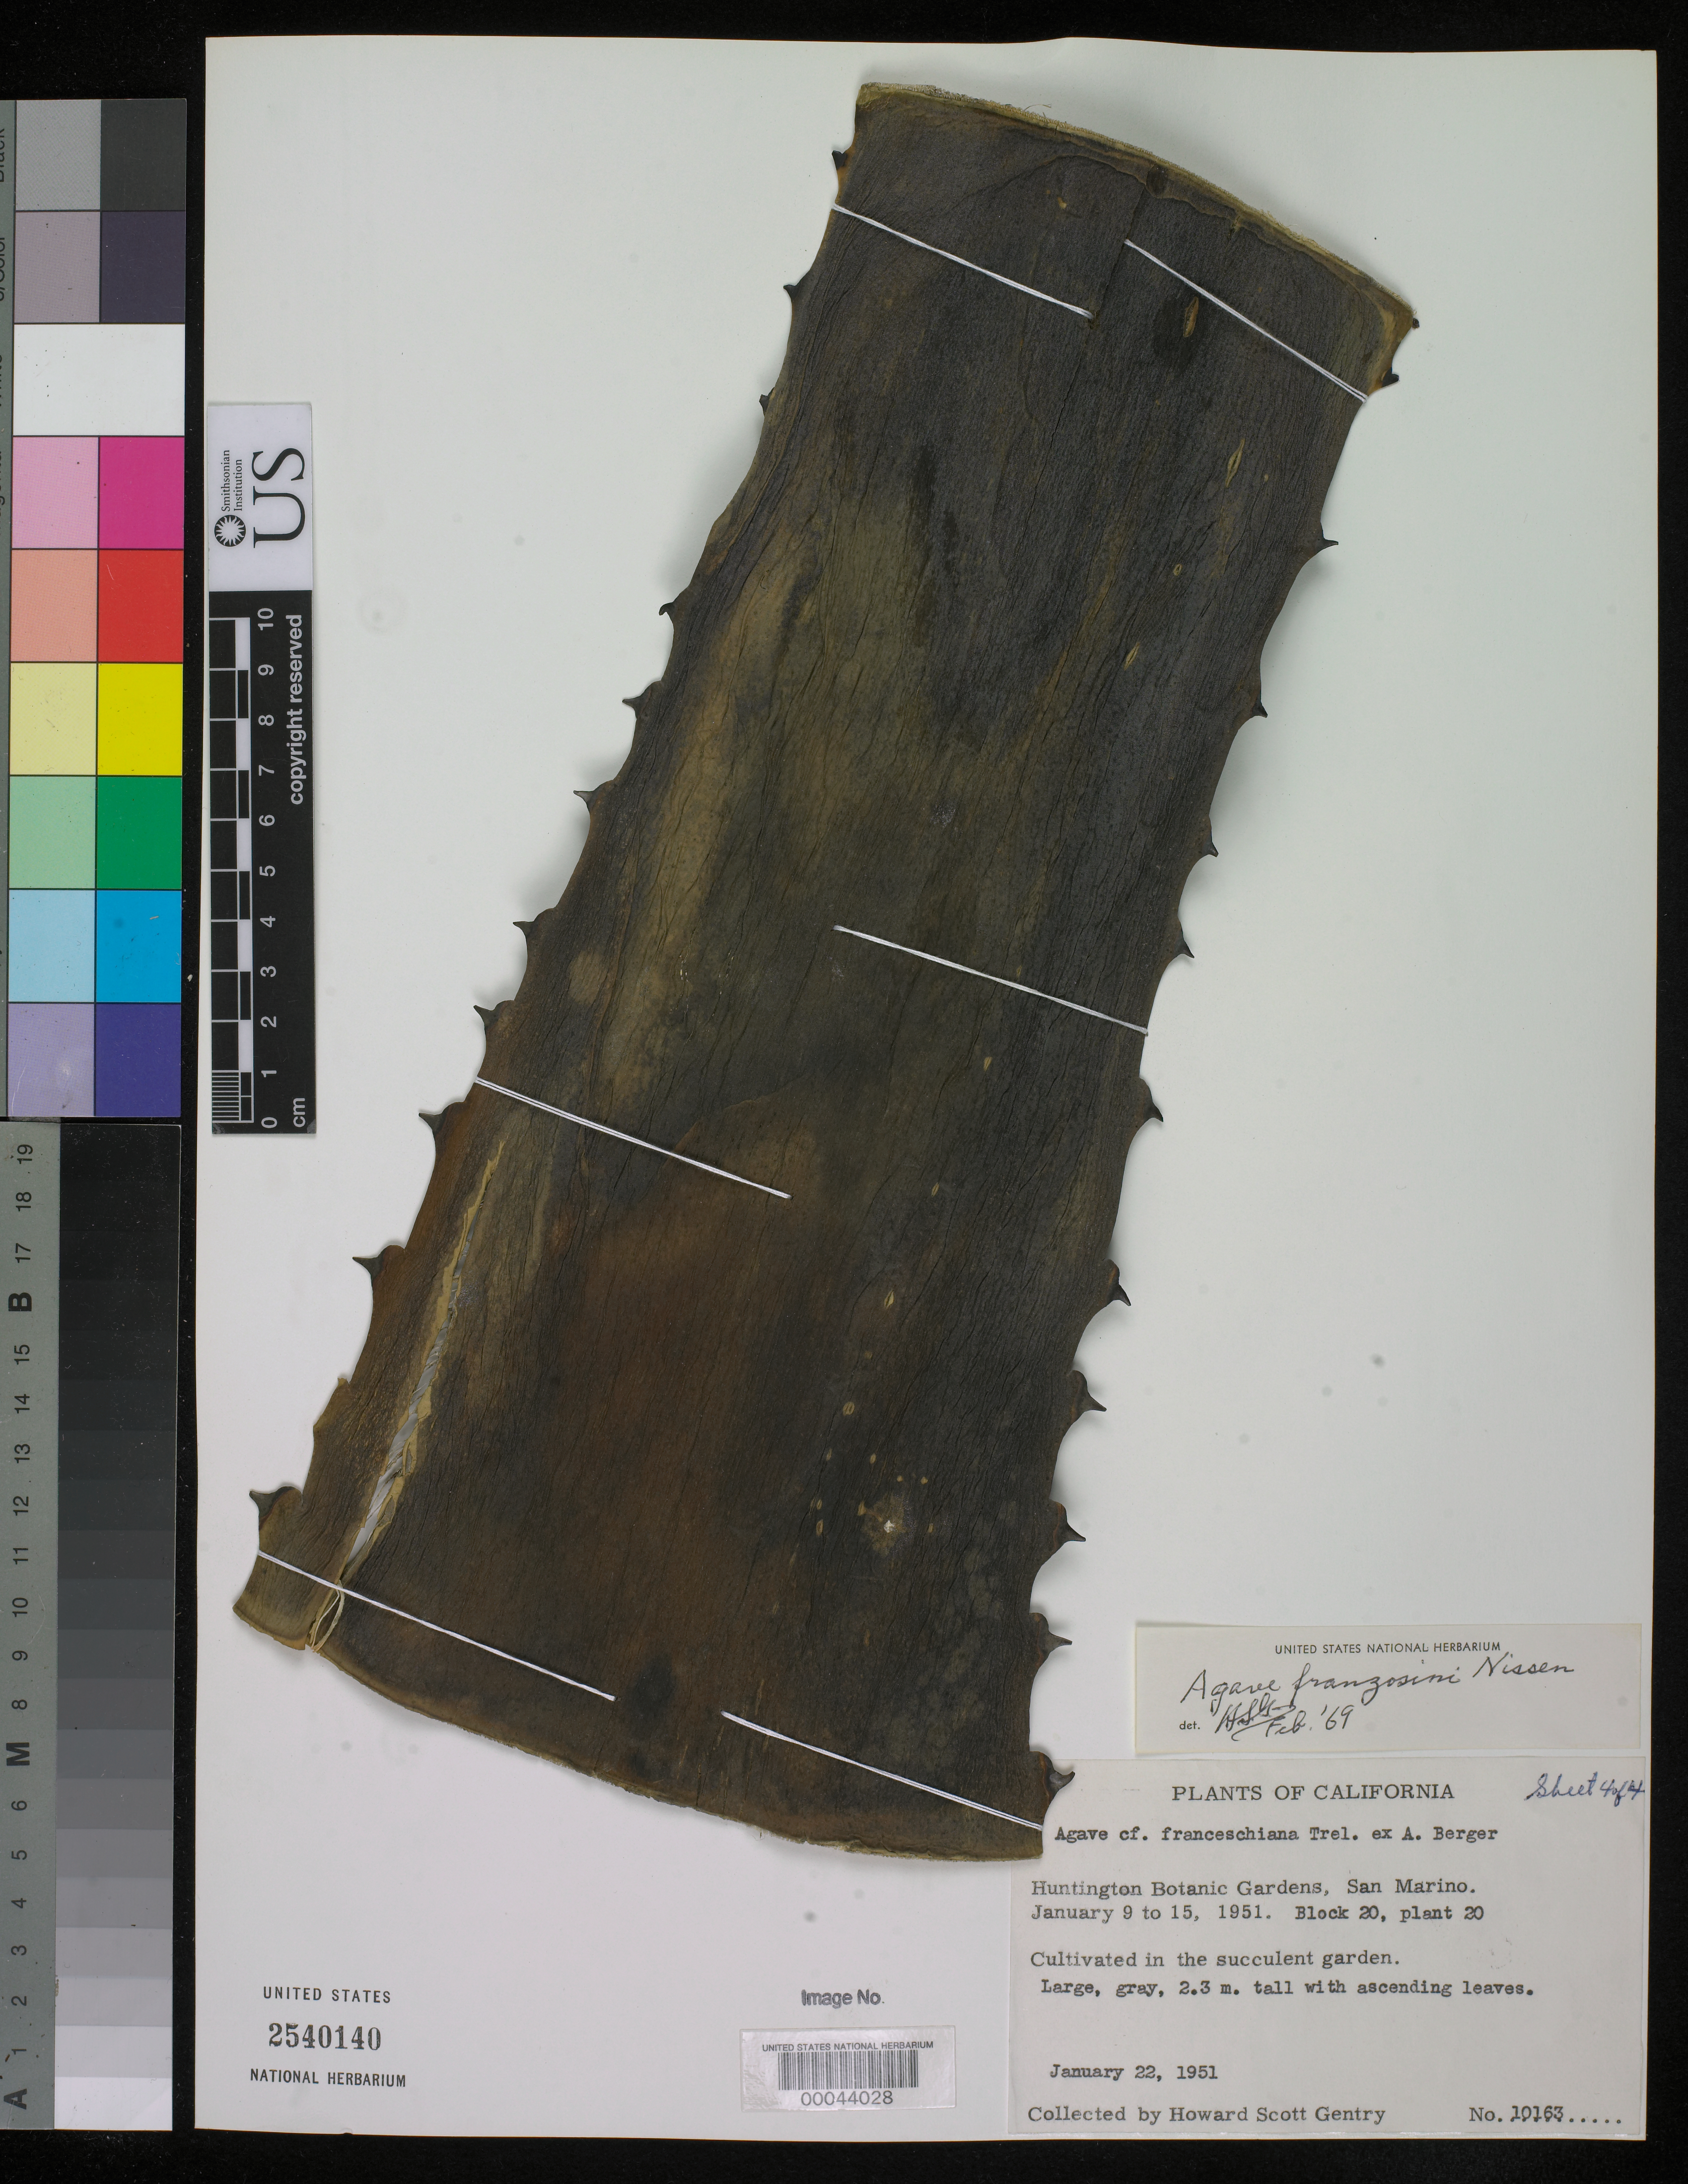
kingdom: Plantae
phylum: Tracheophyta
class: Liliopsida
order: Asparagales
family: Asparagaceae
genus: Agave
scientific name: Agave franzosini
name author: P. Sewell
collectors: H. S. Gentry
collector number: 10163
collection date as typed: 22 Jan 1951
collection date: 1951-01-22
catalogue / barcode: US 2540140